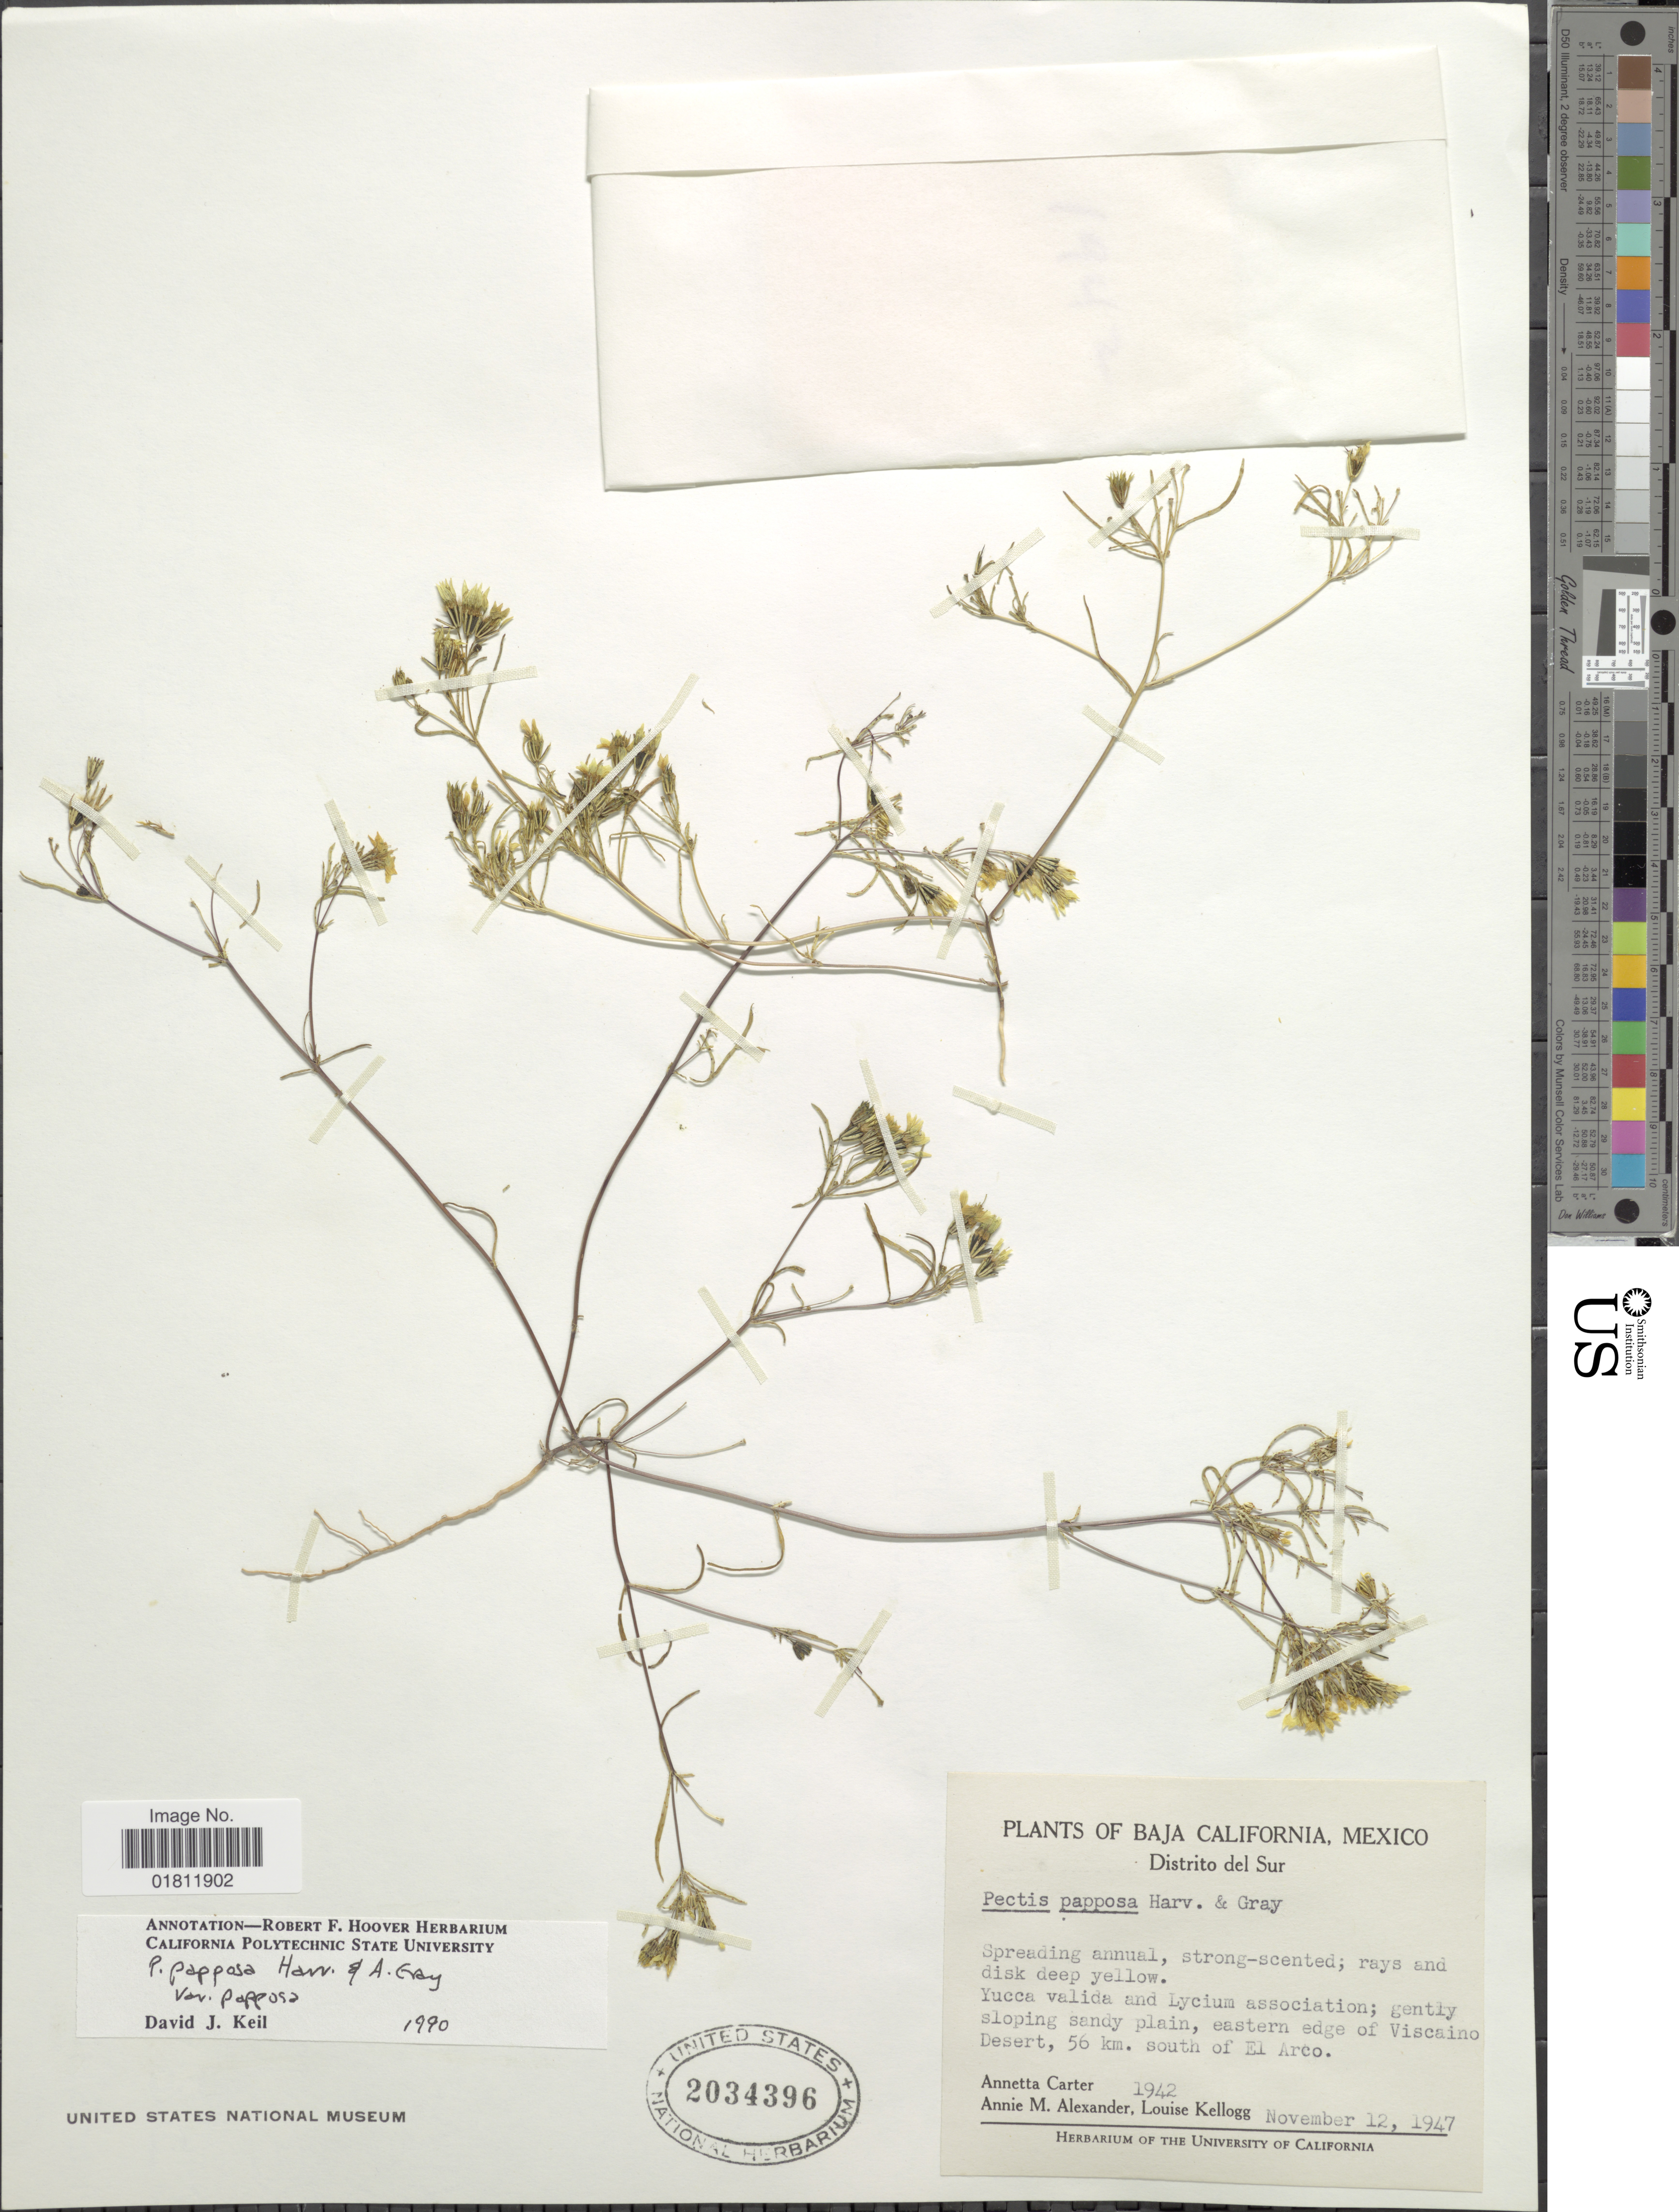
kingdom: Plantae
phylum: Tracheophyta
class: Magnoliopsida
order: Asterales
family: Asteraceae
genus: Pectis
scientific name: Pectis papposa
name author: Harv. & A. Gray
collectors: A. Carter, A. M. Alexander & L. Kellogg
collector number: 1942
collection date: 1947-11-12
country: Mexico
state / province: Baja California Sur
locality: Baja California, Mexico. Distrito del Sur, Gen;tly sloping sandy plain, eastern edge of Viscaino Desert, 56 km. south of El Arco.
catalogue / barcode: US 2034396